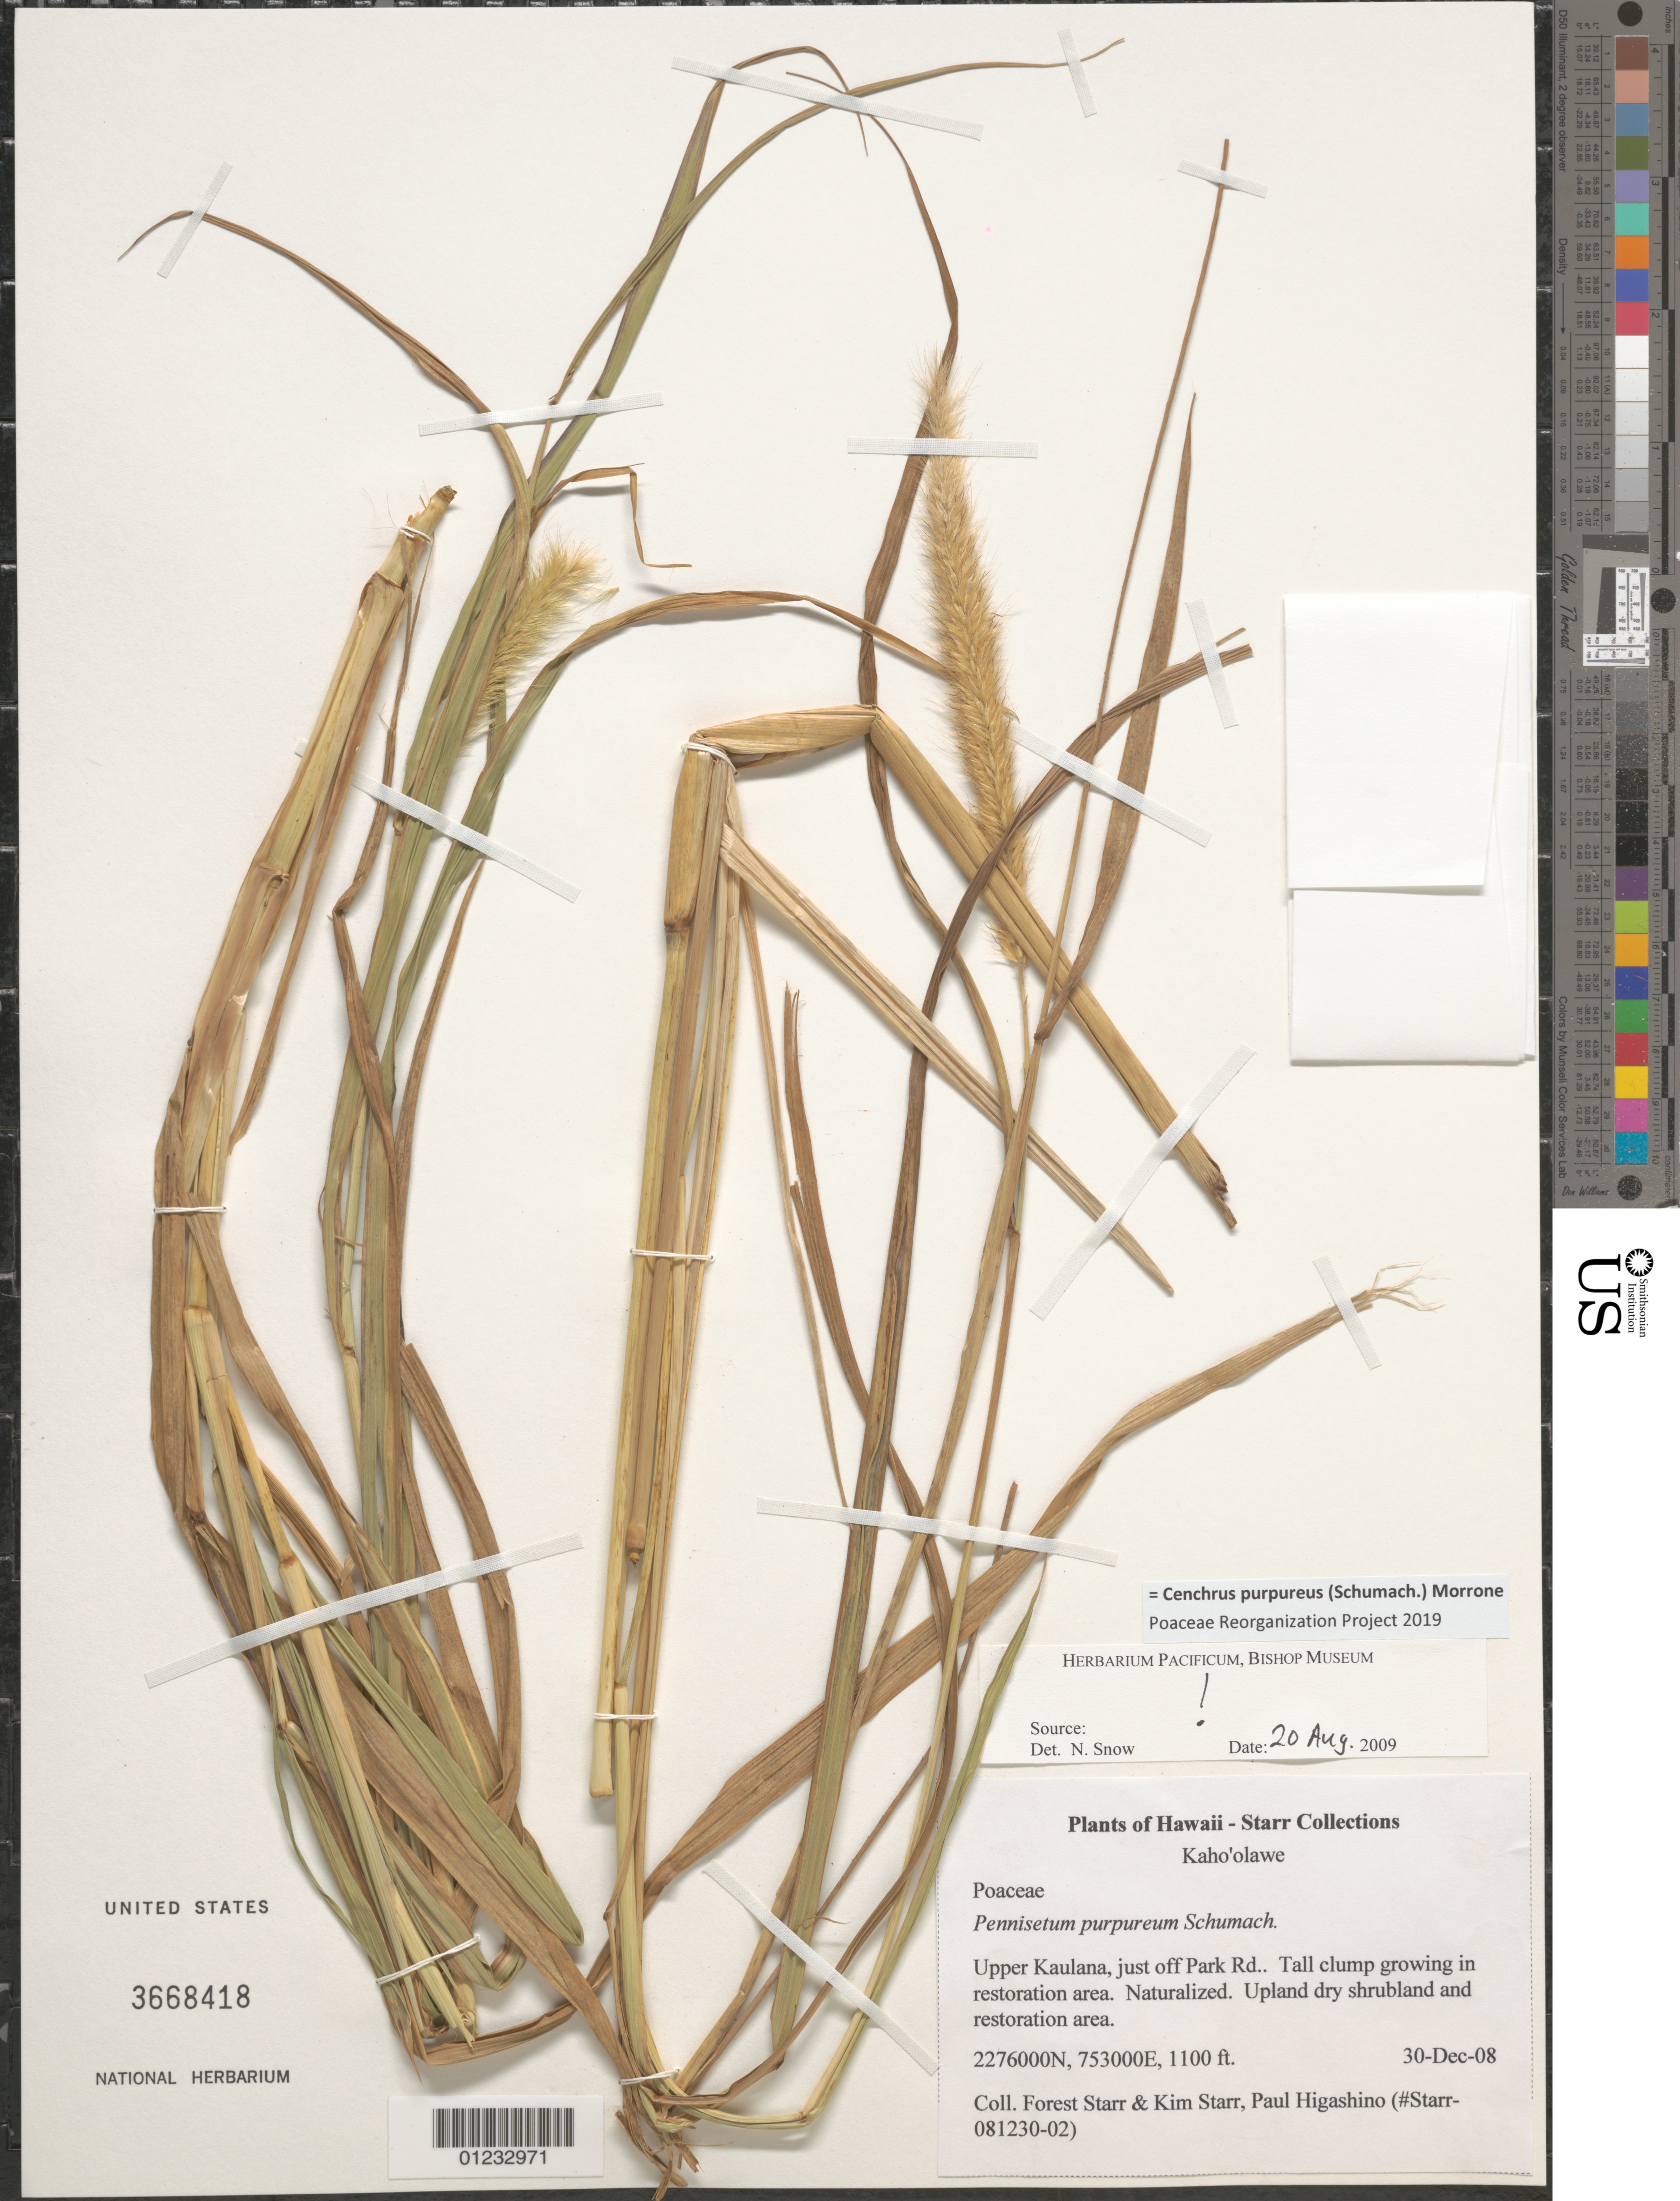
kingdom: Plantae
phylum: Tracheophyta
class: Liliopsida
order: Poales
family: Poaceae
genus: Cenchrus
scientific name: Cenchrus purpureus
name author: (Schumach.) Morrone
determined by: Faccenda, K.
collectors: F. Starr, K. Starr & P. Higashino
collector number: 081230-02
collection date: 2008-12-30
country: United States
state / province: Hawaii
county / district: Maui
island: Kaho'olawe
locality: Upper Kaulana, just off Park Rd.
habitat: Upland dry shrubland and restoration area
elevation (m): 335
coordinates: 2276000 N, 753000 E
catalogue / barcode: US 3668418